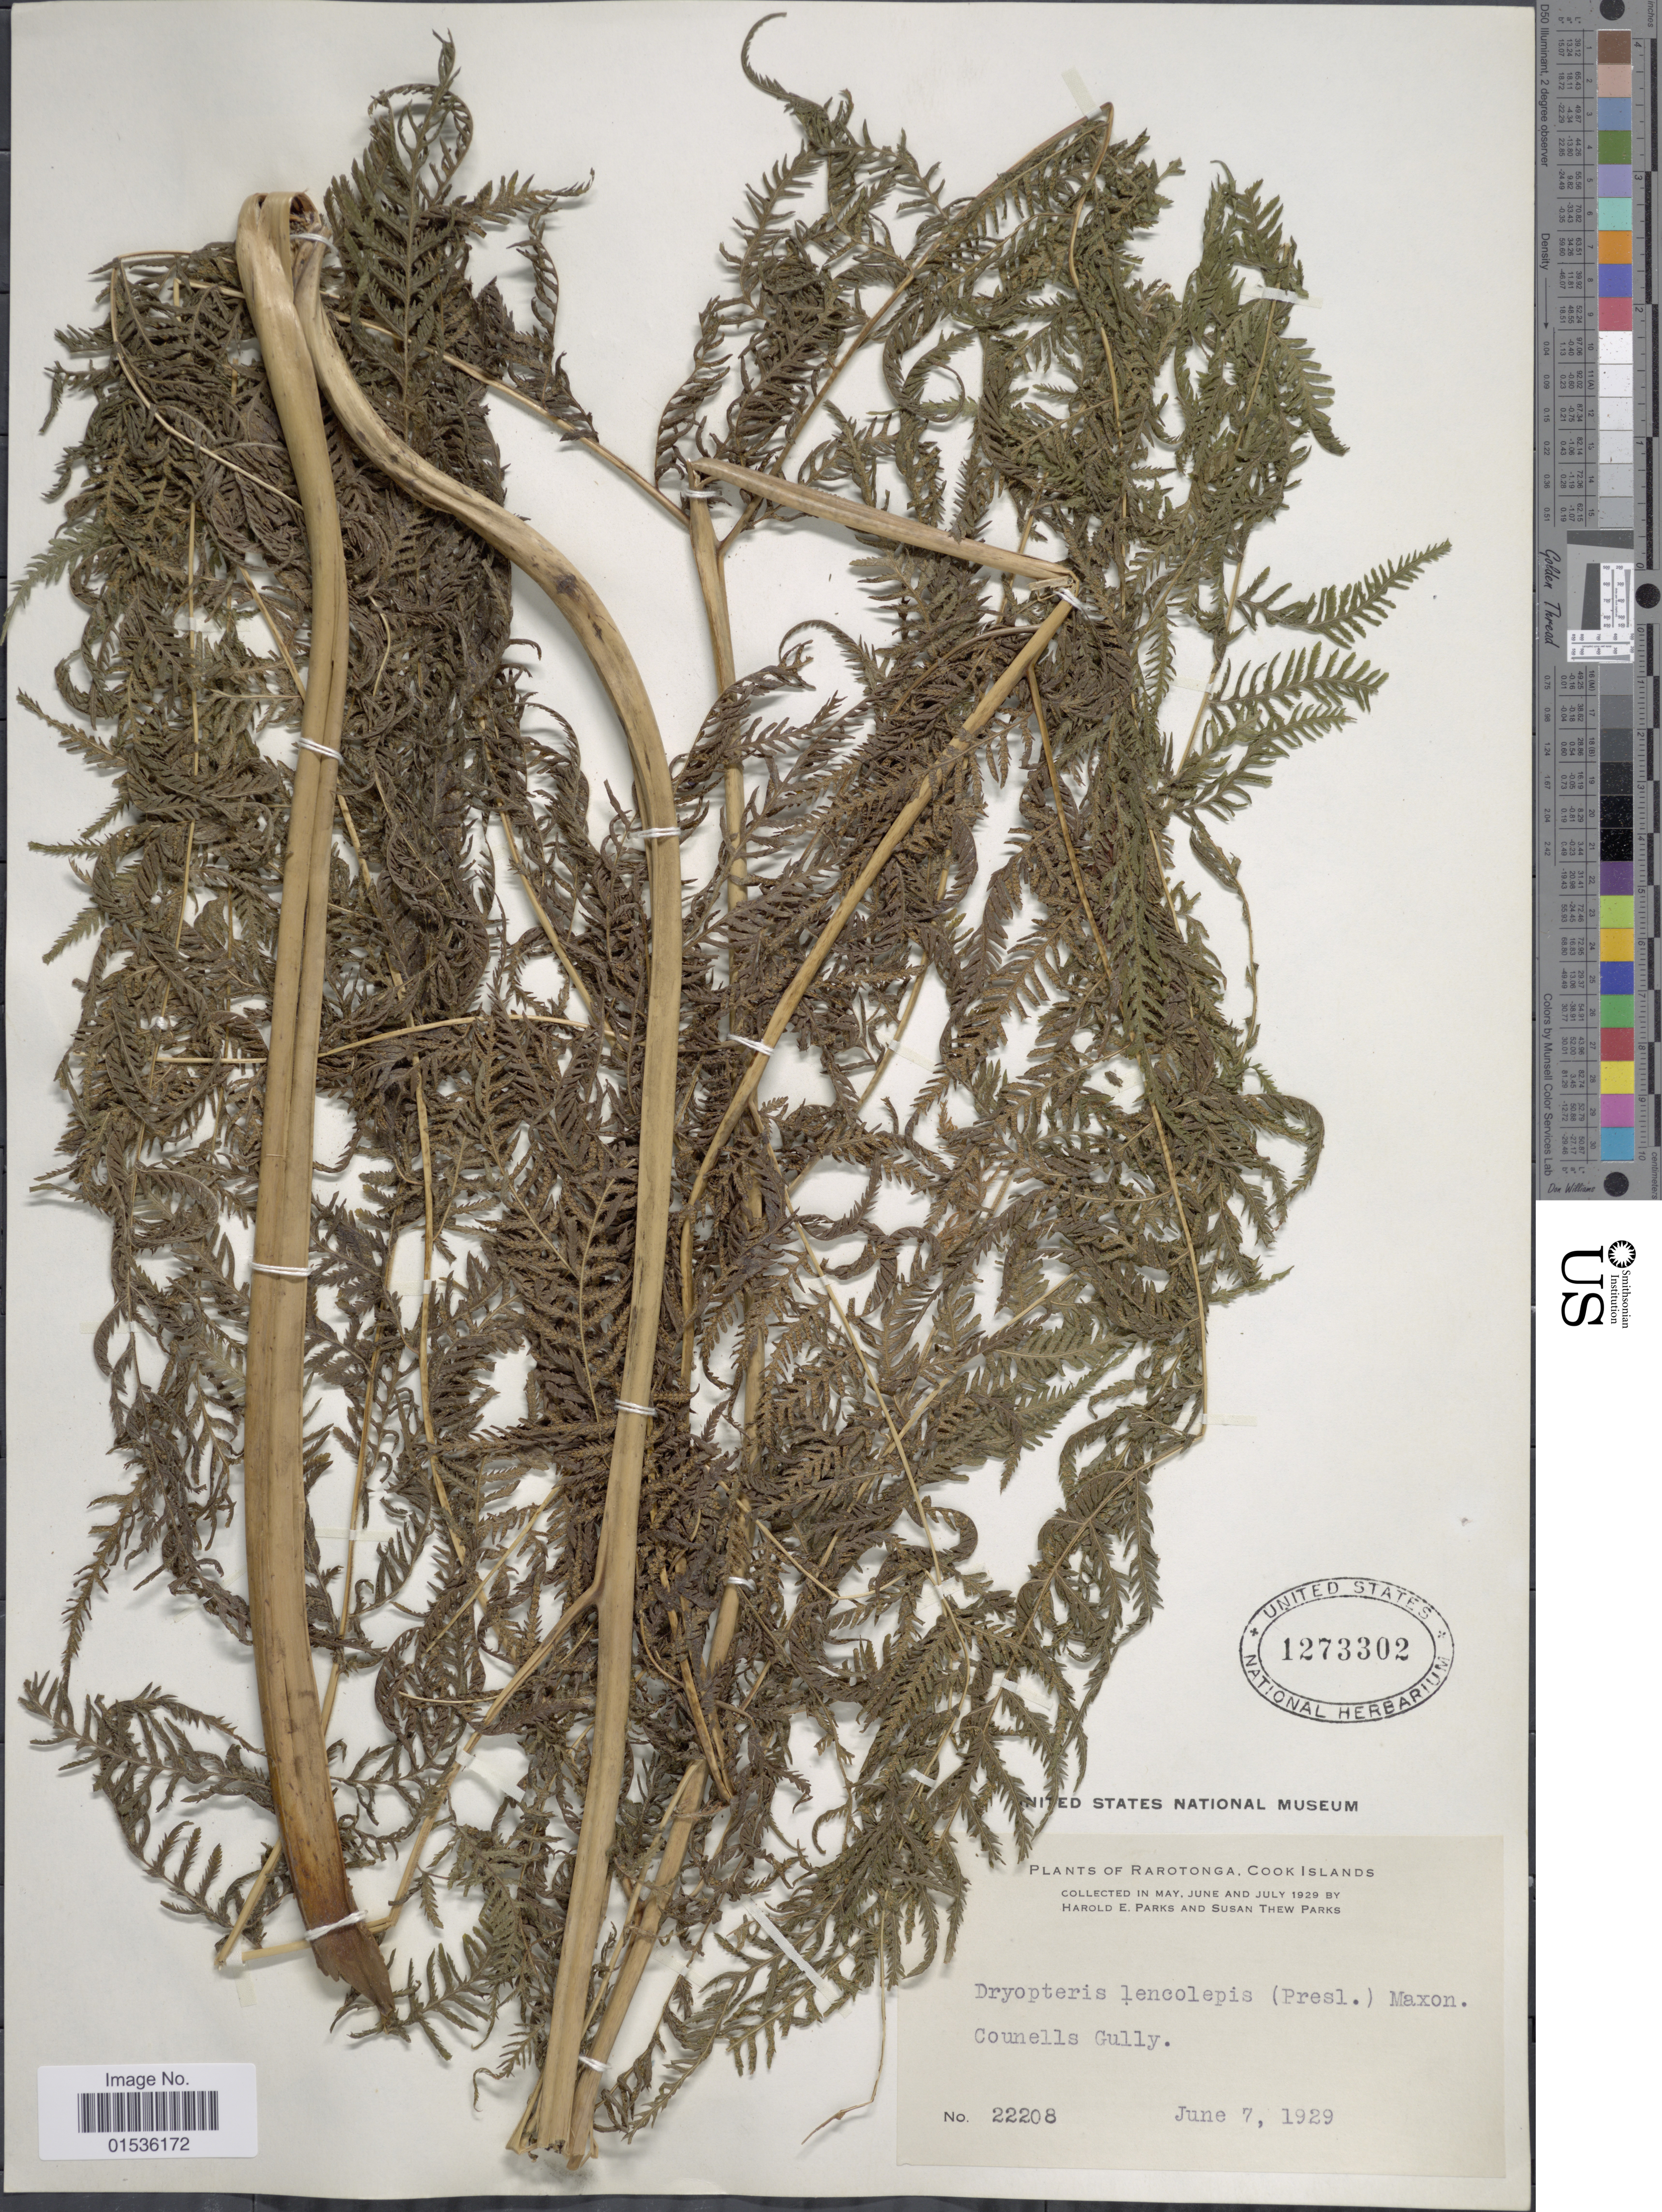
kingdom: Plantae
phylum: Tracheophyta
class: Polypodiopsida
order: Polypodiales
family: Thelypteridaceae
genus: Macrothelypteris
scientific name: Macrothelypteris torresiana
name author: (Gaudich.) Ching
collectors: H. E. Parks & S. Parks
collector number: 22208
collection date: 1929-06-07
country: Cook Islands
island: Rarotonga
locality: Rarotonga, Counells Cully.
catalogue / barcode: US 1273302